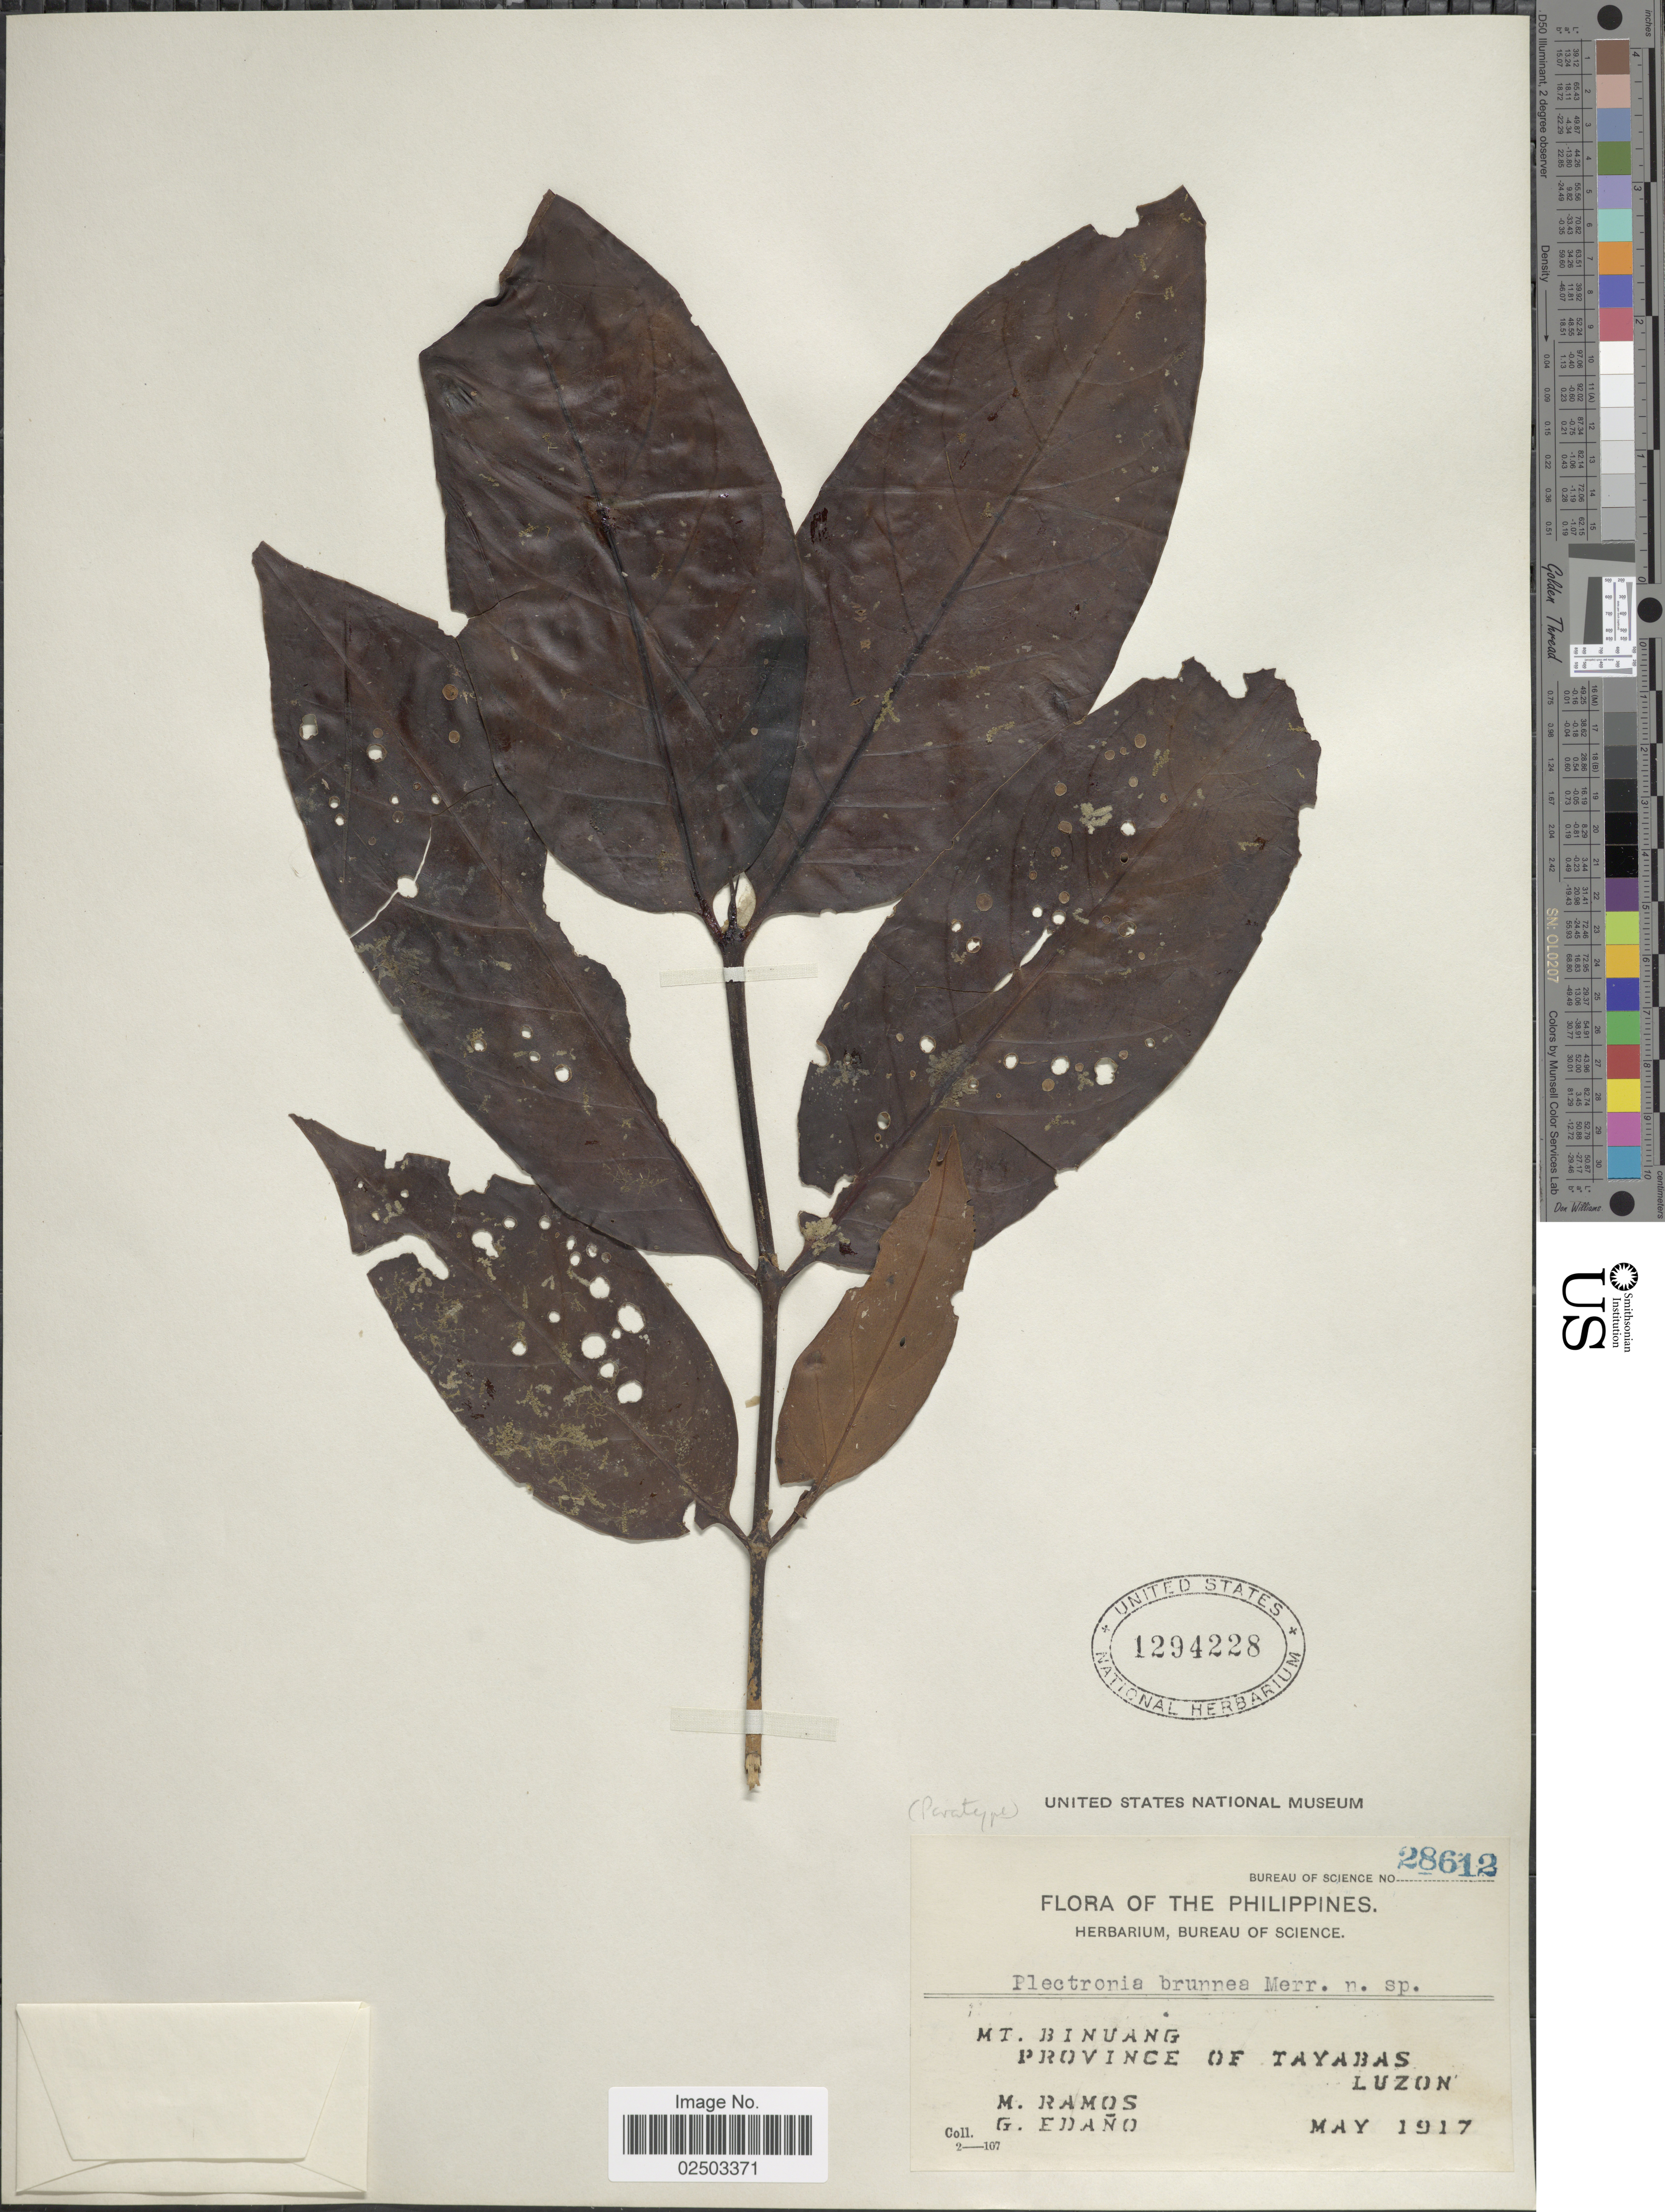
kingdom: Plantae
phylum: Tracheophyta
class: Magnoliopsida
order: Gentianales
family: Rubiaceae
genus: Canthium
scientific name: Canthium brunneum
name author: (Merr.) Merr.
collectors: M. Ramos & G. Edaño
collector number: Bureau of Science 28612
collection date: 1917-05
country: Philippines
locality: Mt. Binuang, Province of Tayabas, Luzon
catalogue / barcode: US 1294228